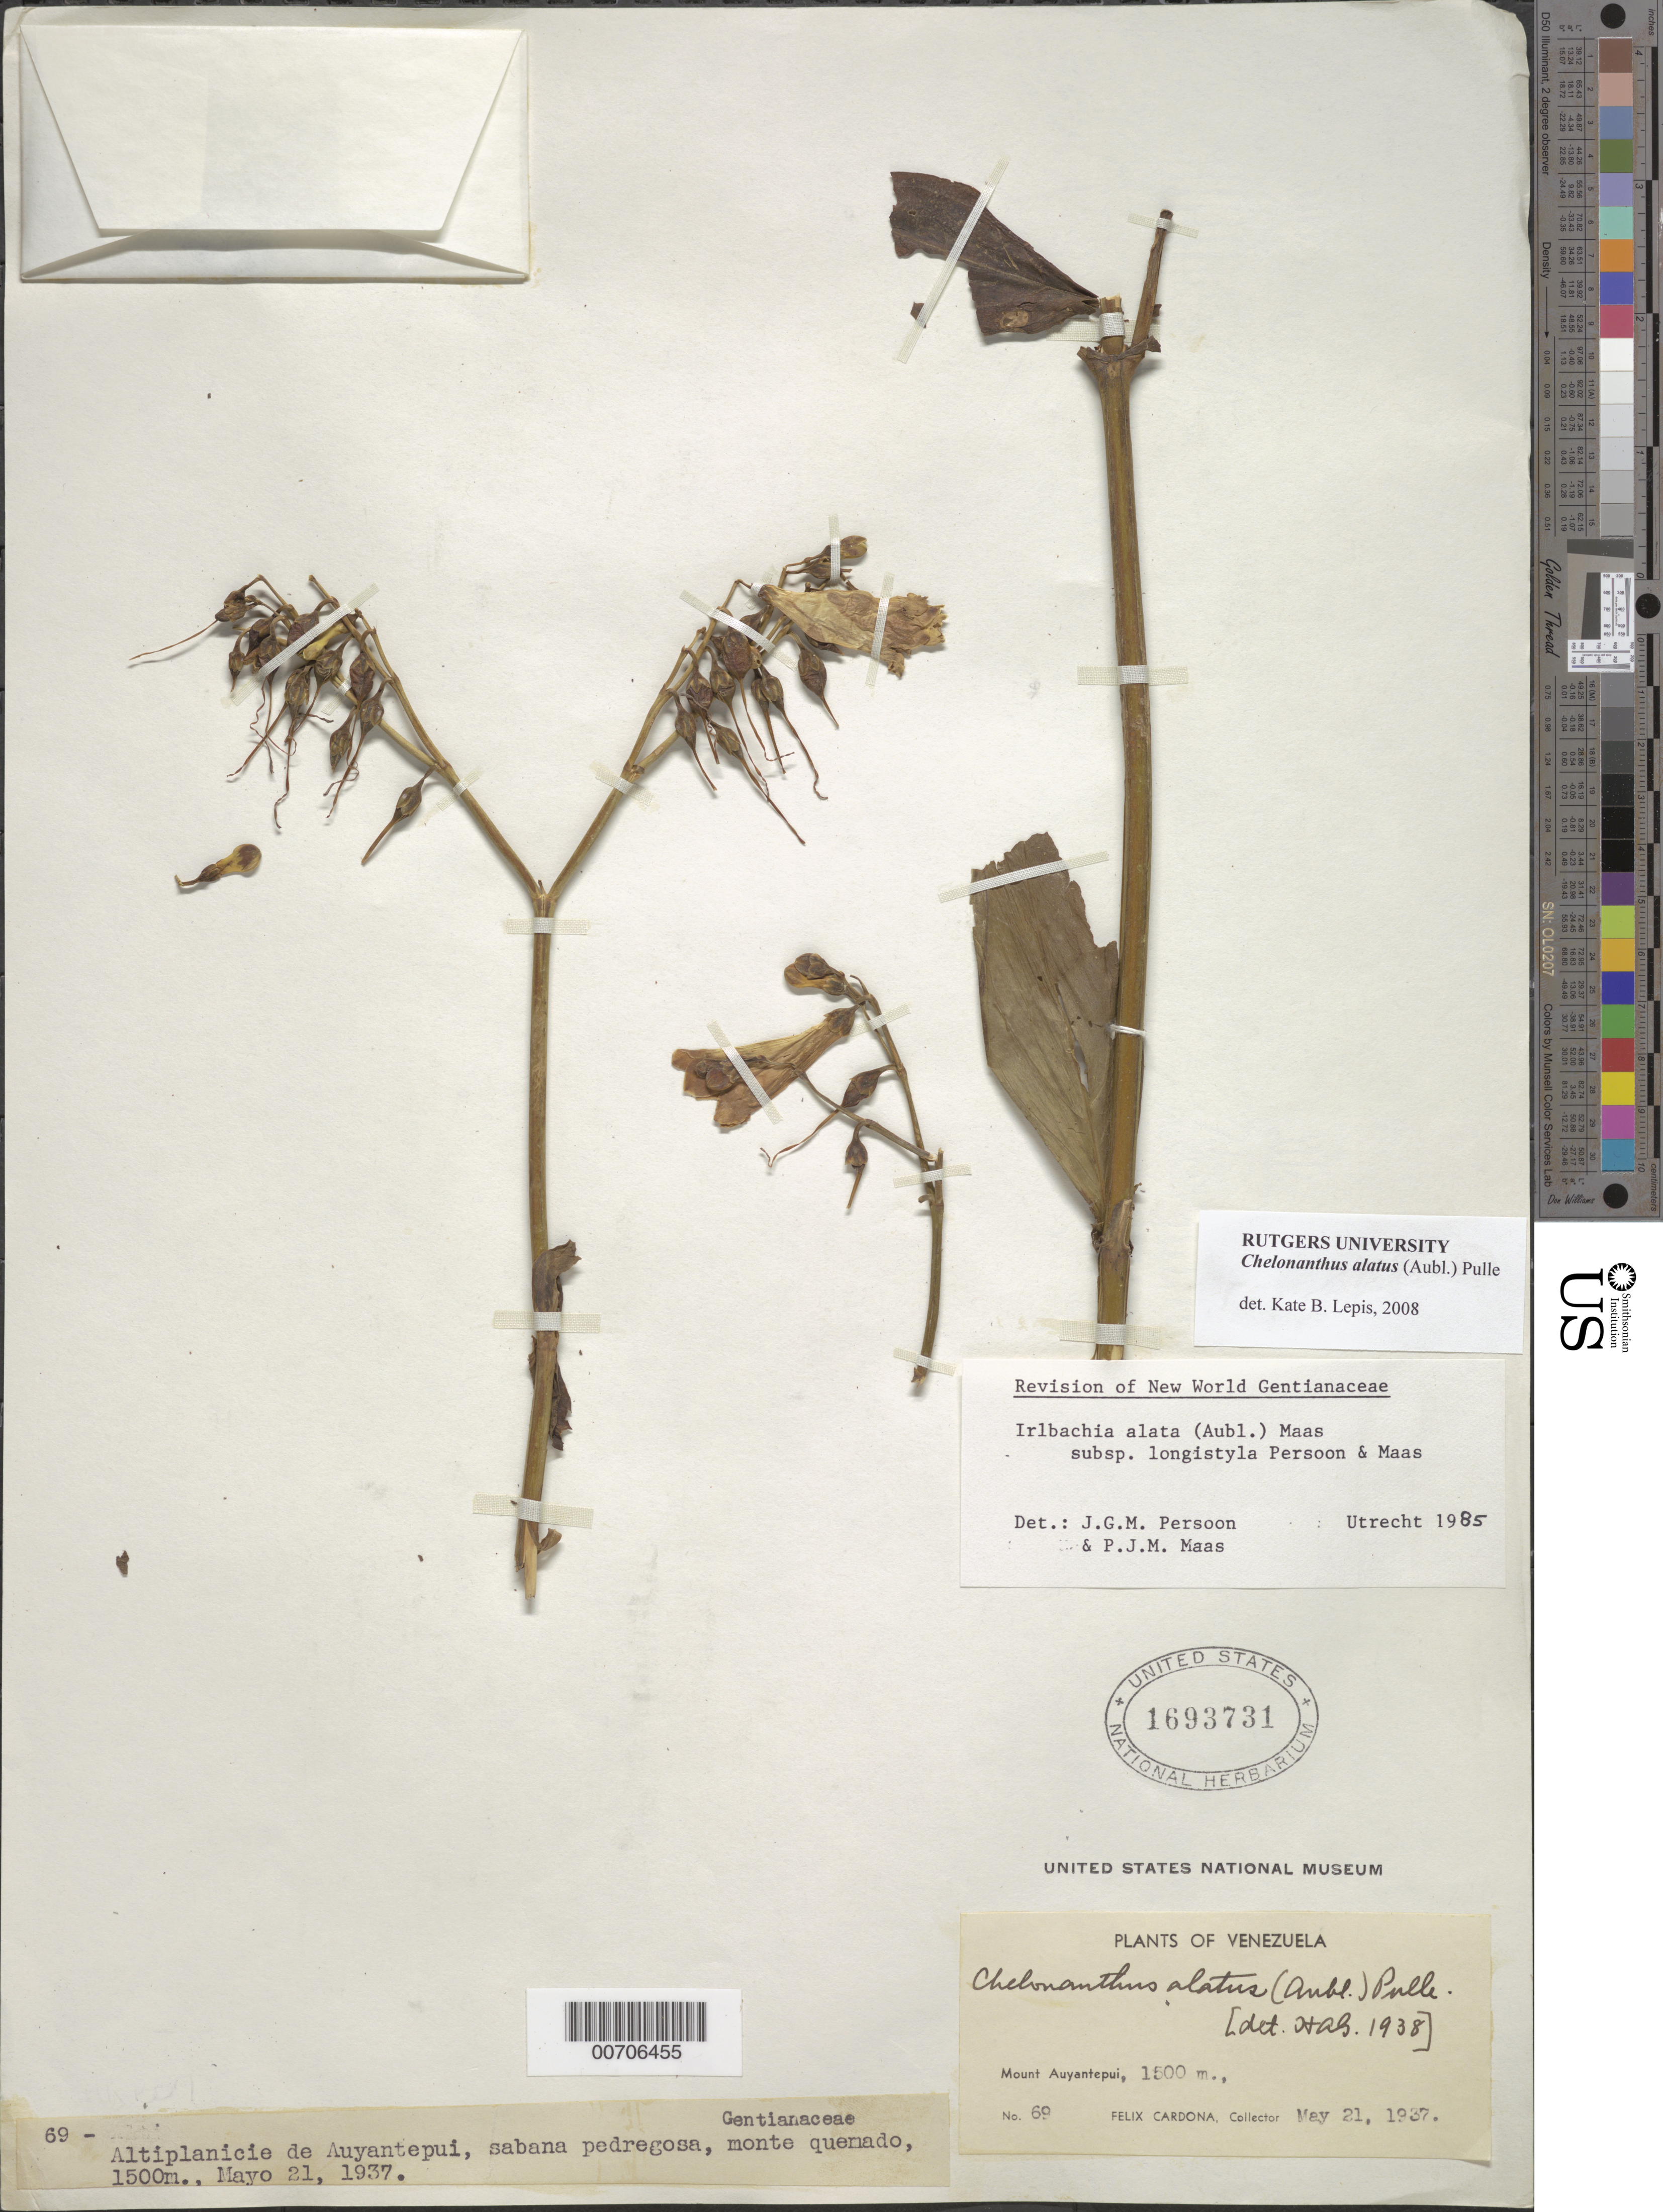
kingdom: Plantae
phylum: Tracheophyta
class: Magnoliopsida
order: Gentianales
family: Gentianaceae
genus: Irlbachia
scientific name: Irlbachia alata subsp. longistyla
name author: Pers. & Maas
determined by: Persoon, J. G.; Maas, P. J.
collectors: F. Cardona Puig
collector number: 69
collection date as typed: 21-May-37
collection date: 1937-05-21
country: Venezuela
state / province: Bolívar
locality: Cerro Auyantepuí, Alto Caroní, Guayana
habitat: Stony savannas, mountain slopes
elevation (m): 1500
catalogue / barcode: US 1693731